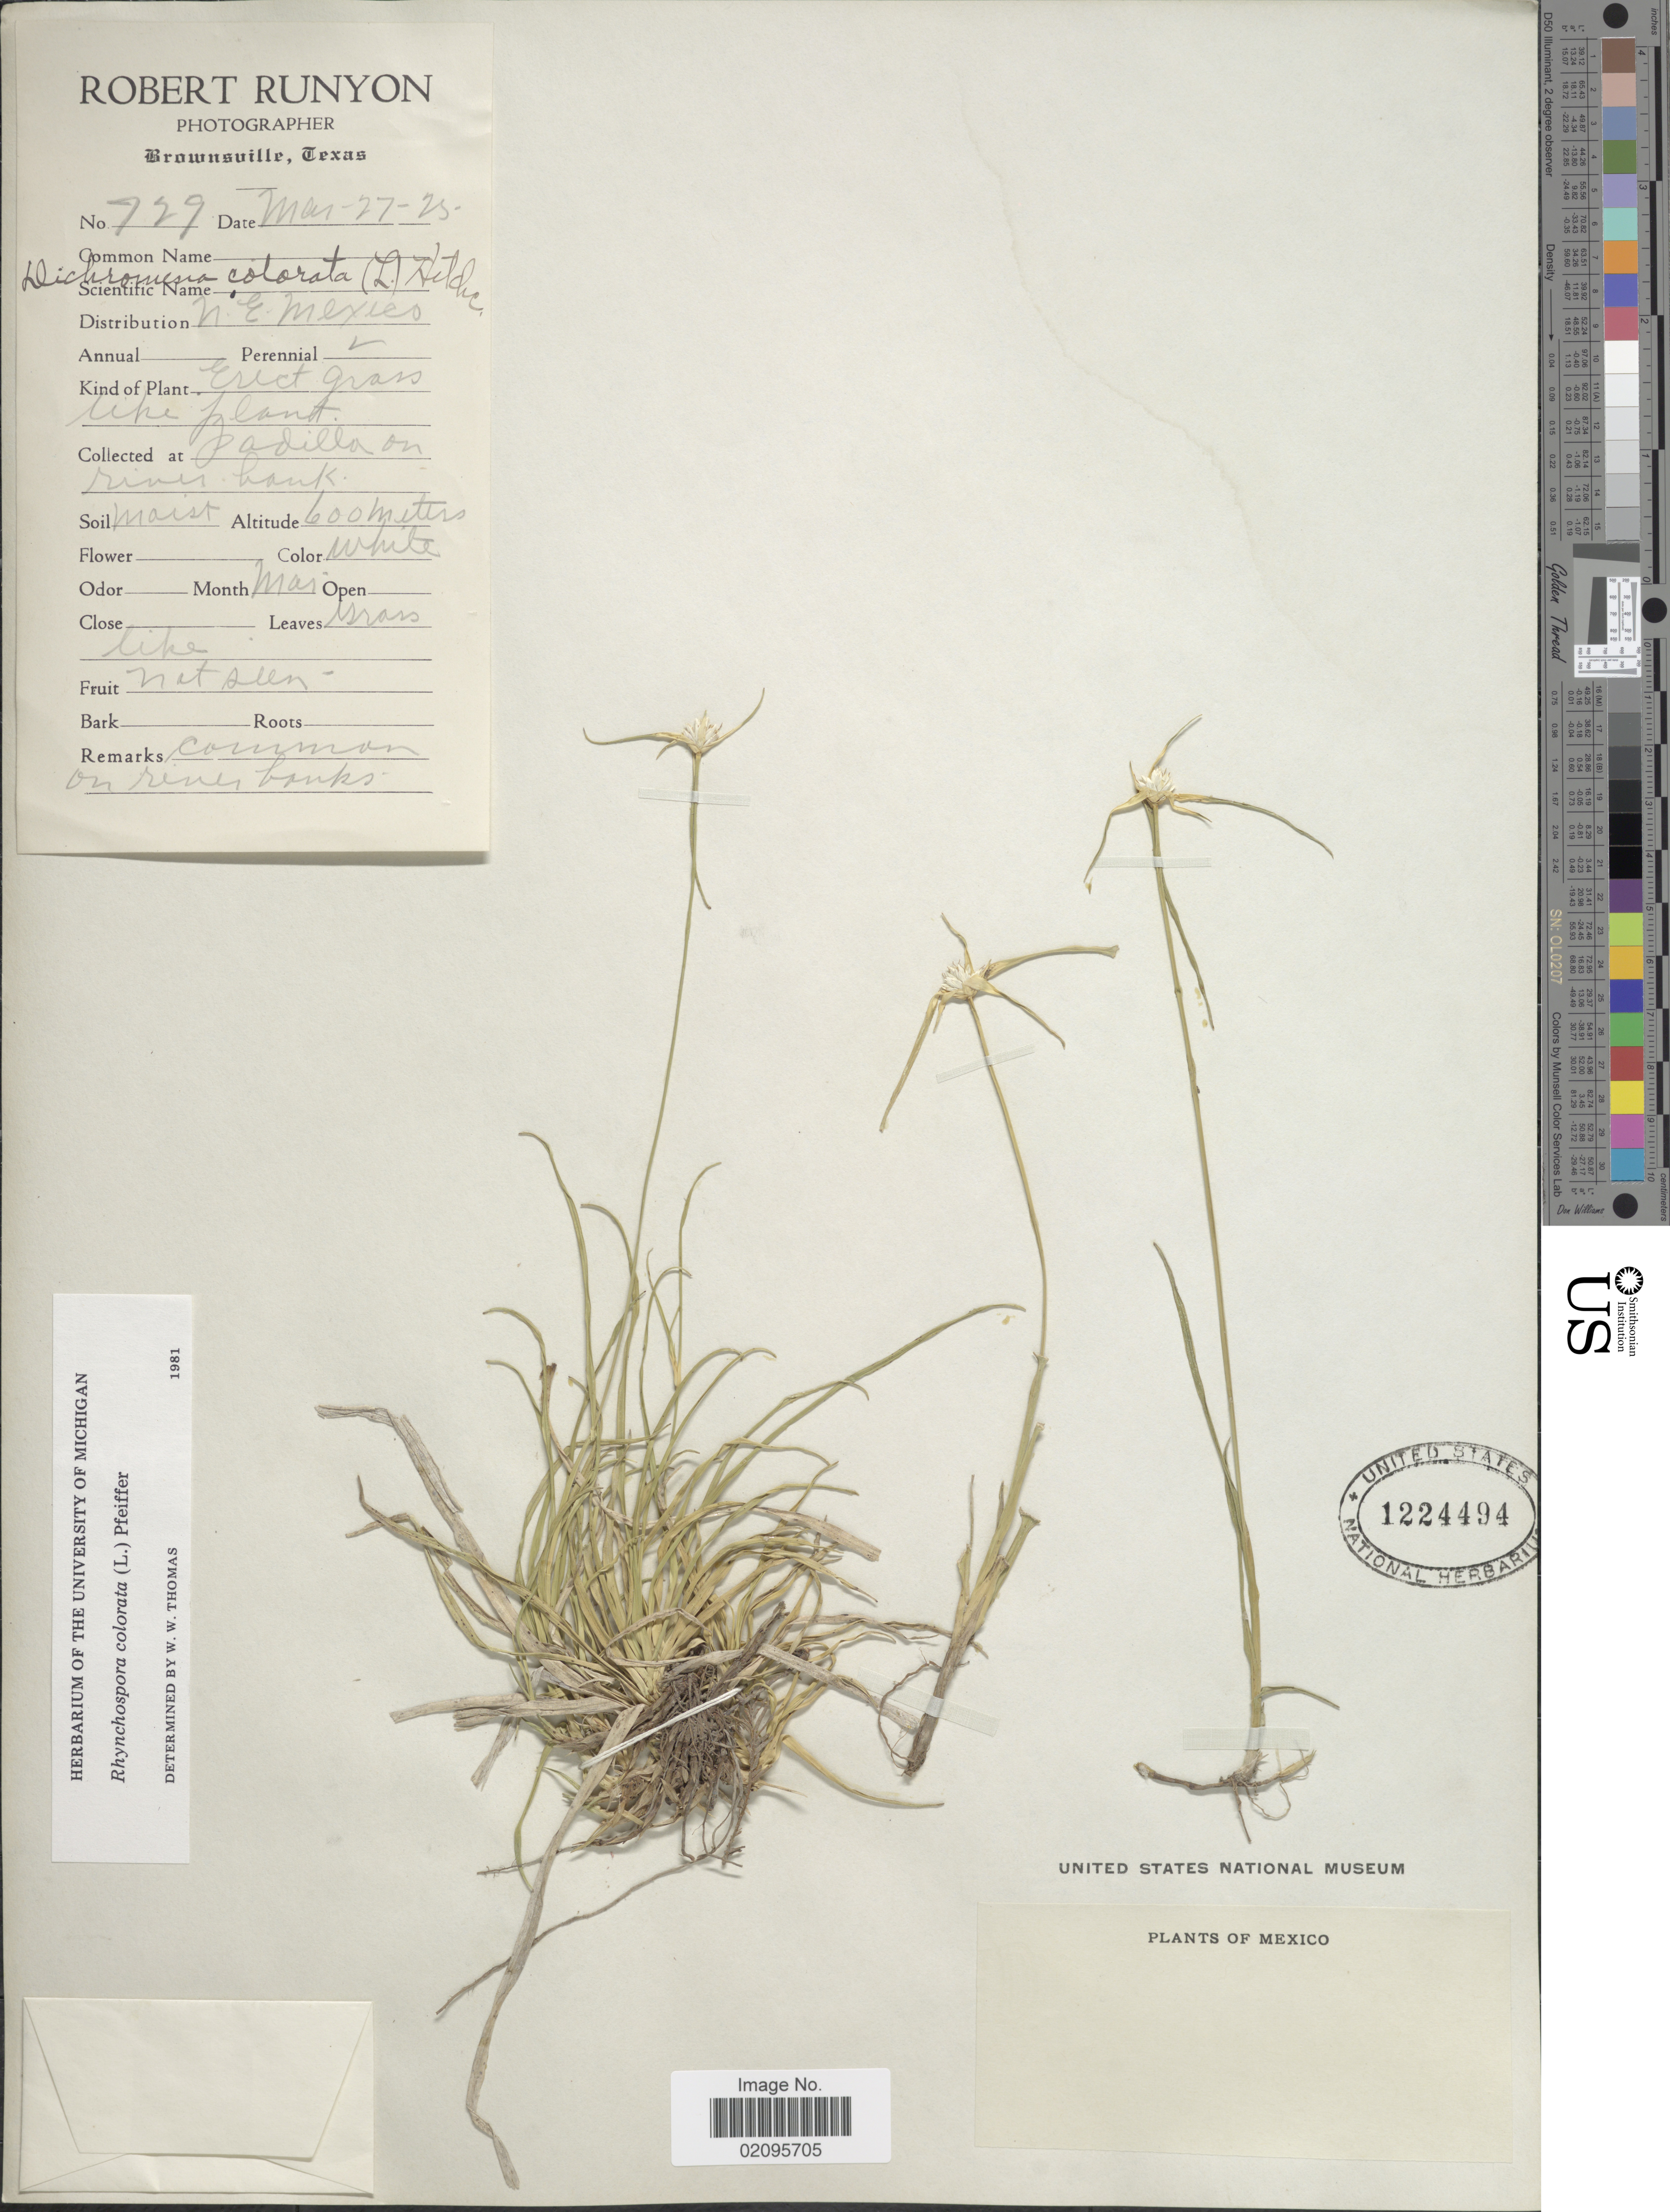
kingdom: Plantae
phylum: Tracheophyta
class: Liliopsida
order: Poales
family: Cyperaceae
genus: Rhynchospora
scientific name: Rhynchospora colorata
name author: (L.) H. Pfeiff.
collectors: R. Runyon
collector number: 729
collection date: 1925-03-27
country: Mexico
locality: N.E. Mexico, padilla on river bank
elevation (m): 600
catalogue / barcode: US 1224494